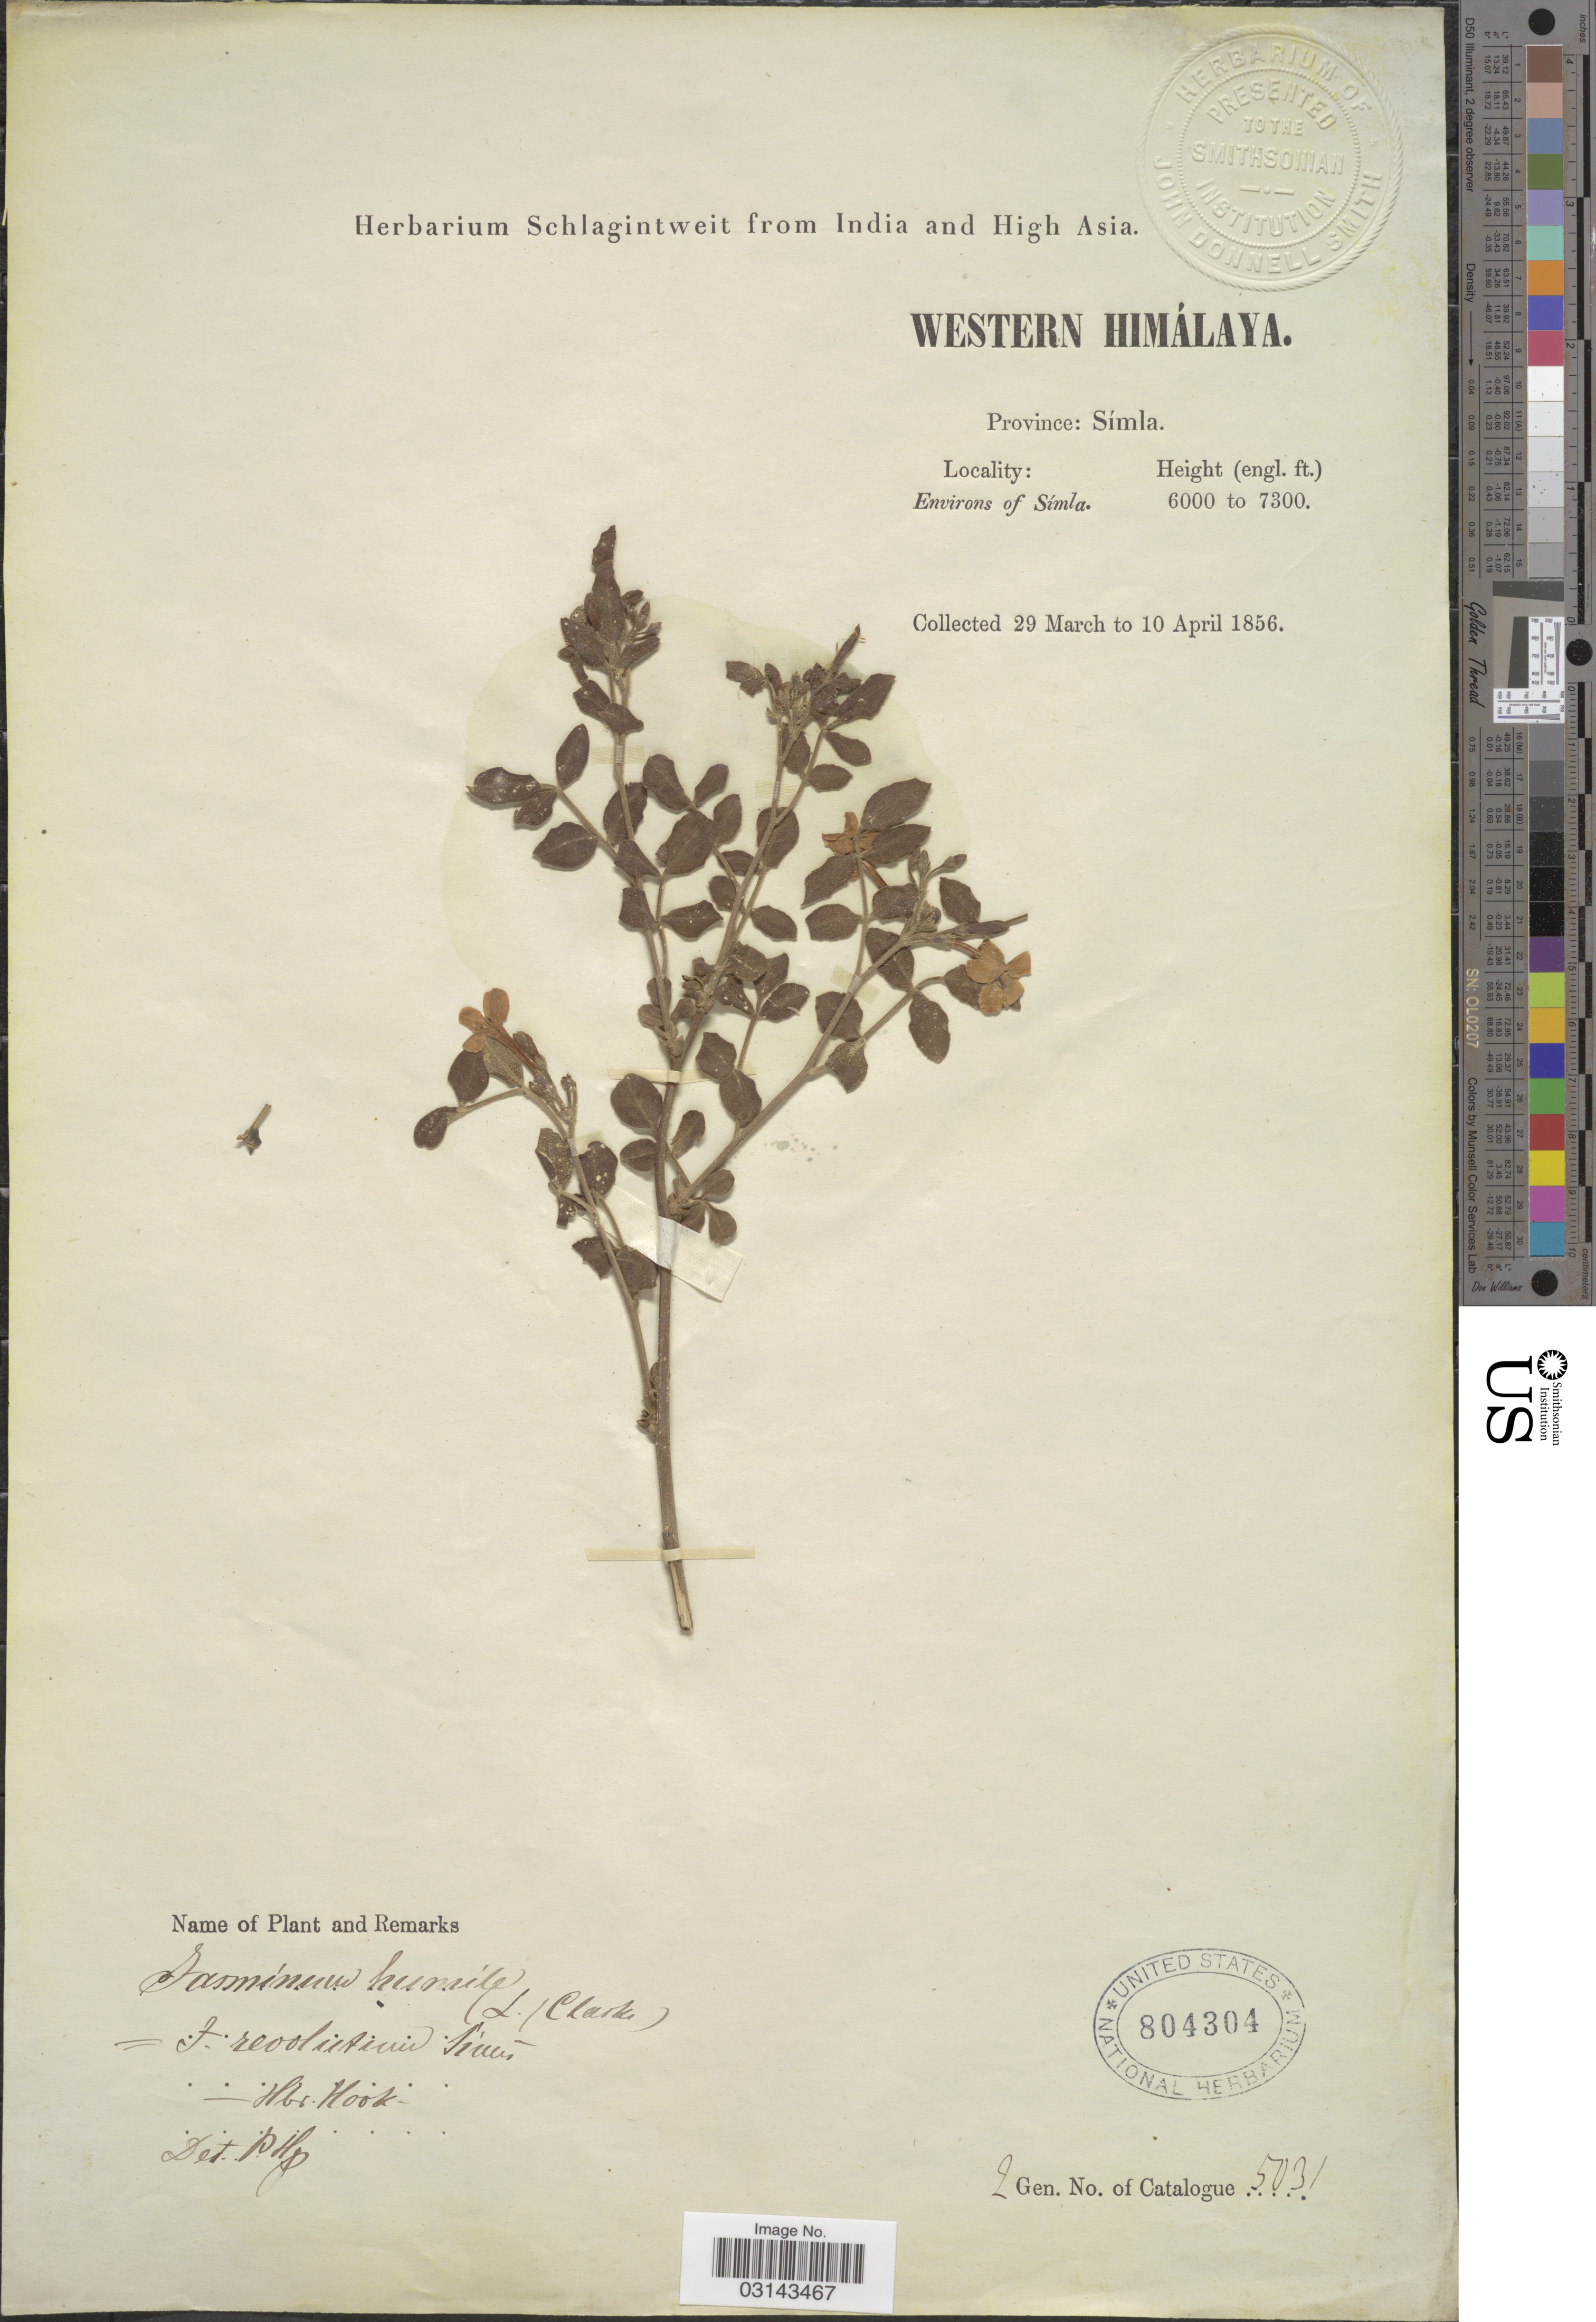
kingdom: Plantae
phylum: Tracheophyta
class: Magnoliopsida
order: Lamiales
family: Oleaceae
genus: Jasminum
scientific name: Jasminum humile var. humile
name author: L.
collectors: ex herb. Schlagintweit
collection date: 1856-03-29/1856-04-10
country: India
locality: Western Himalaya. Province: Símla. Environs of Símla.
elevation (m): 1829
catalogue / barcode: US 804304